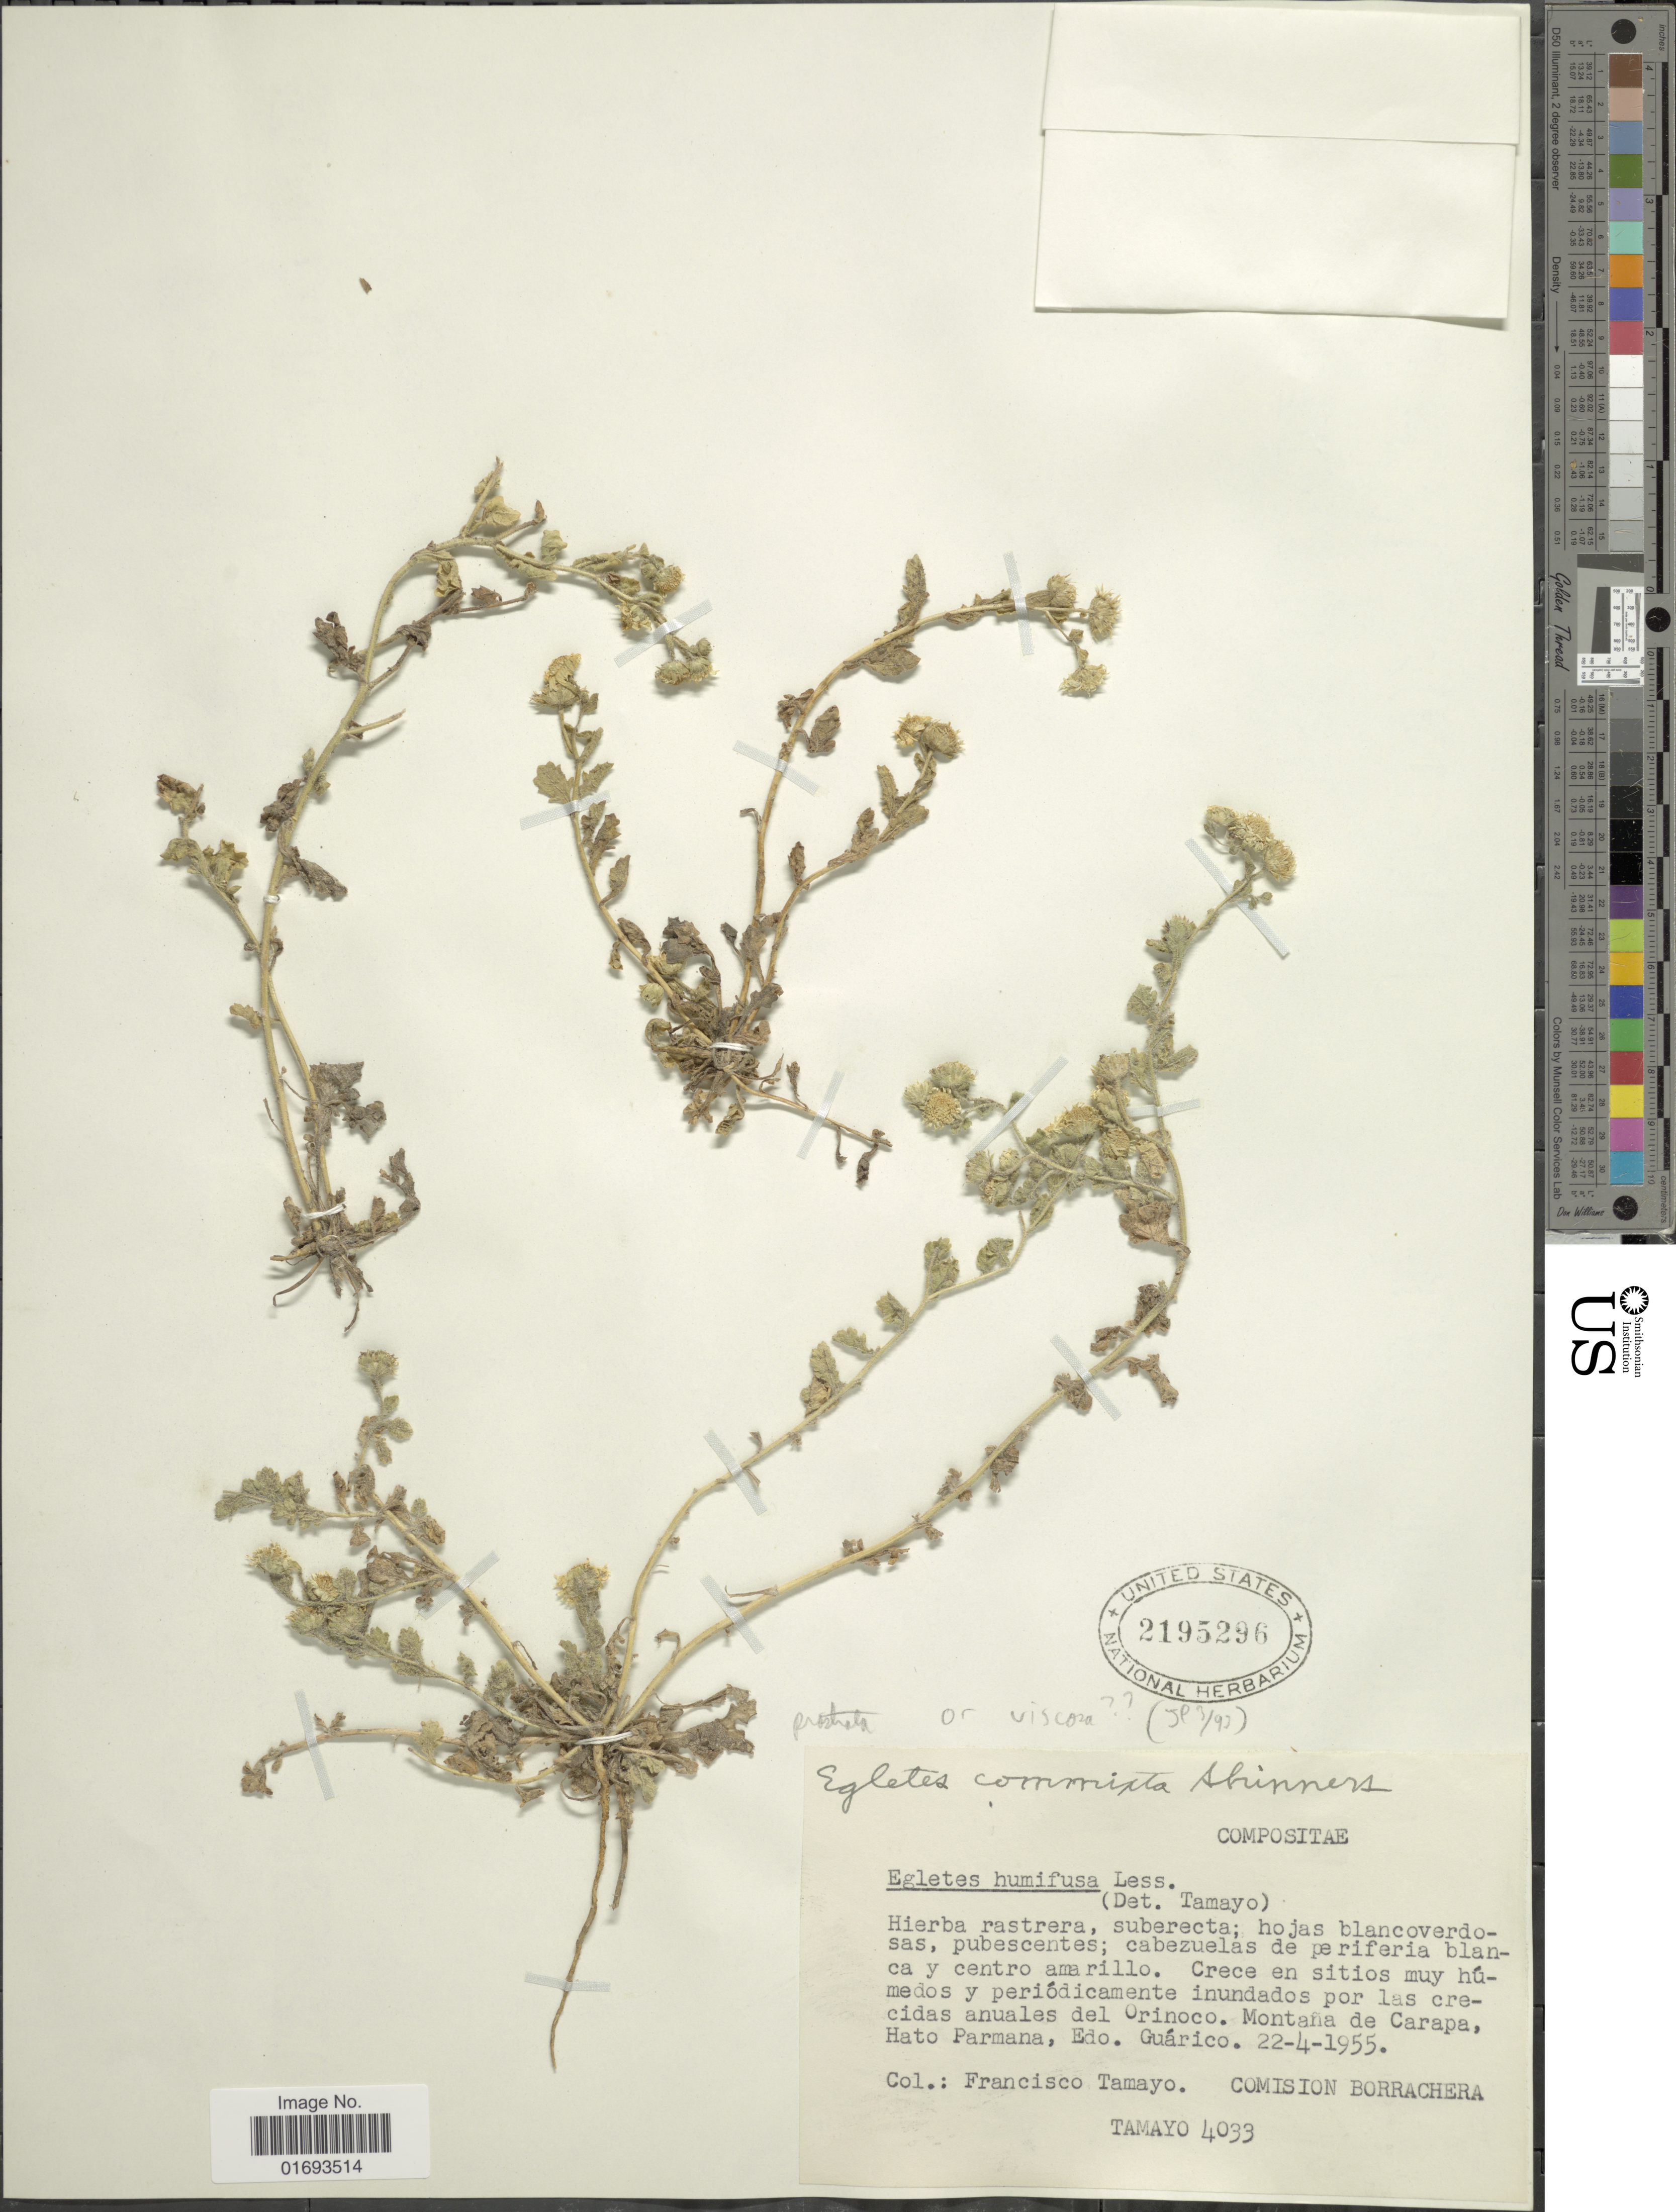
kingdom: Plantae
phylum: Tracheophyta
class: Magnoliopsida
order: Asterales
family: Asteraceae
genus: Egletes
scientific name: Egletes prostrata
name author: (Sw.) Kuntze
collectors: F. Tamayo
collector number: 4033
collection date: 1955-04-22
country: Venezuela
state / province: Guárico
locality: Crece en sitios muy humedos y periodicamente inundados por las crecidas anuales del Orinoco. Montaña de Carapa, Hato Parmana, Edo. Guarico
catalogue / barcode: US 2195296